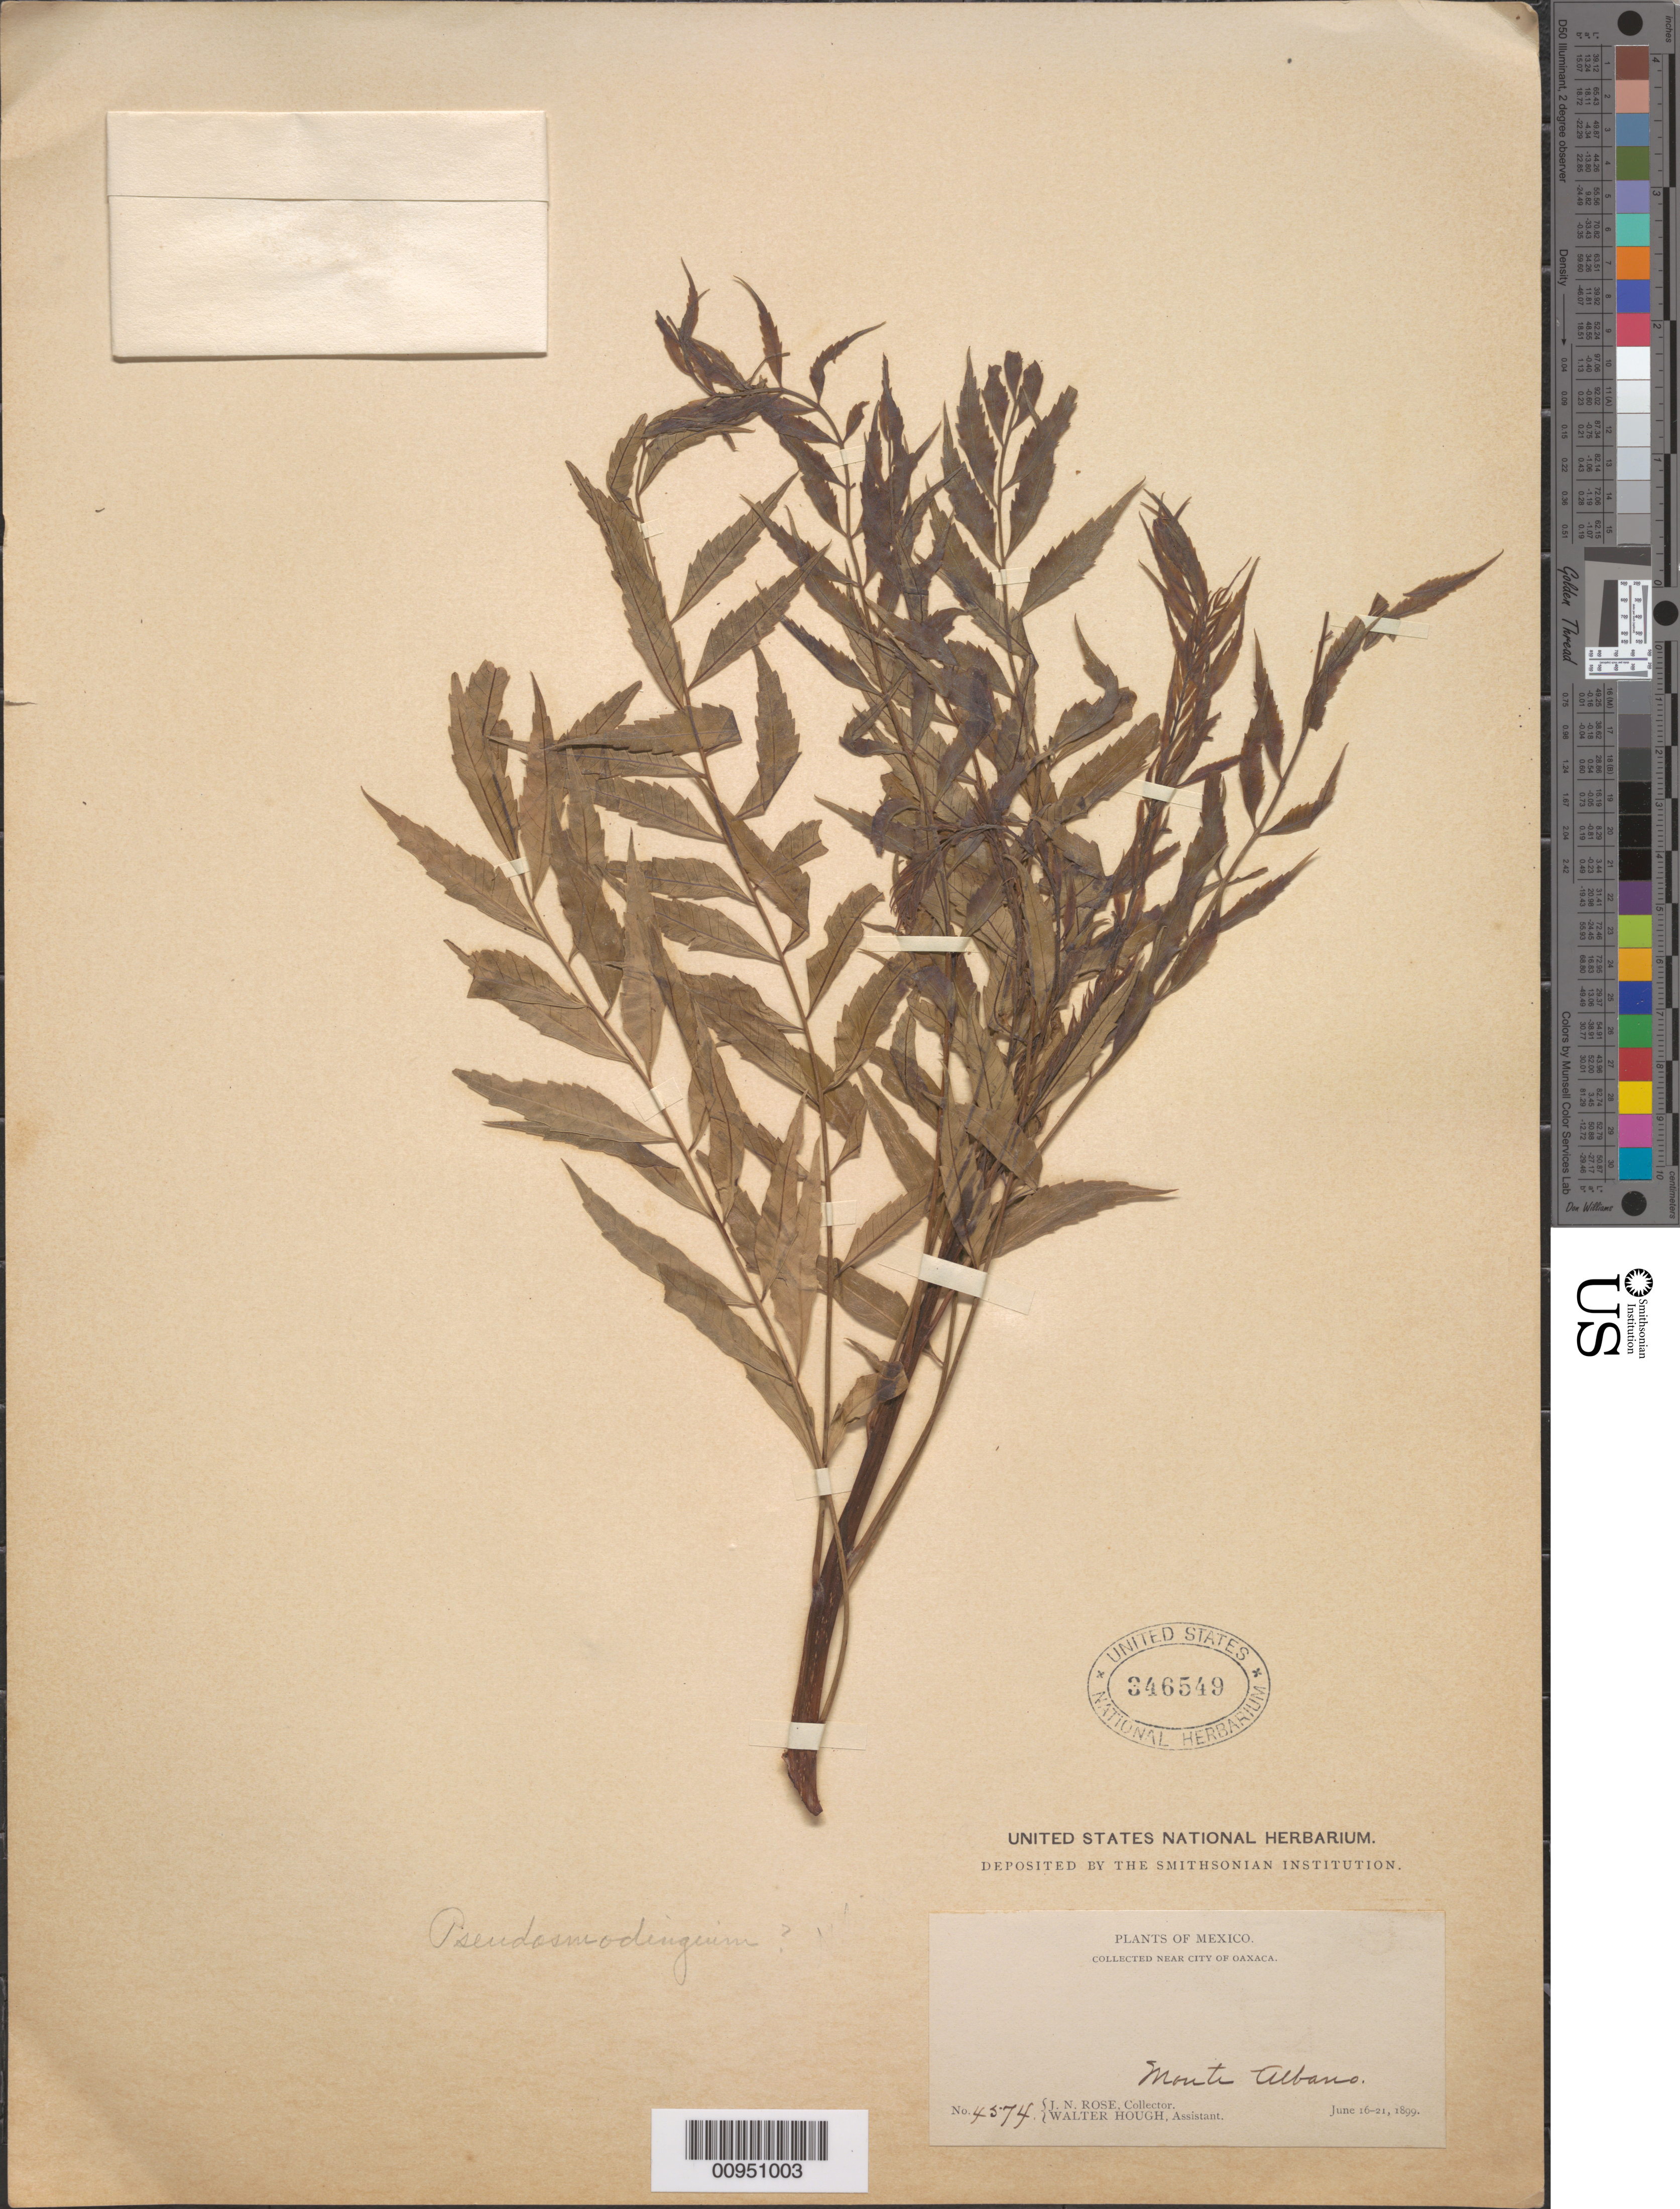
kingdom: Plantae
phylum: Tracheophyta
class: Magnoliopsida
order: Sapindales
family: Anacardiaceae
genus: Pseudosmodingium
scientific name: Pseudosmodingium sp.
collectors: J. N. Rose & W. Hough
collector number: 4574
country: Mexico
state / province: Oaxaca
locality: Monte Albano, near city of Oaxaca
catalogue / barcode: US 346549